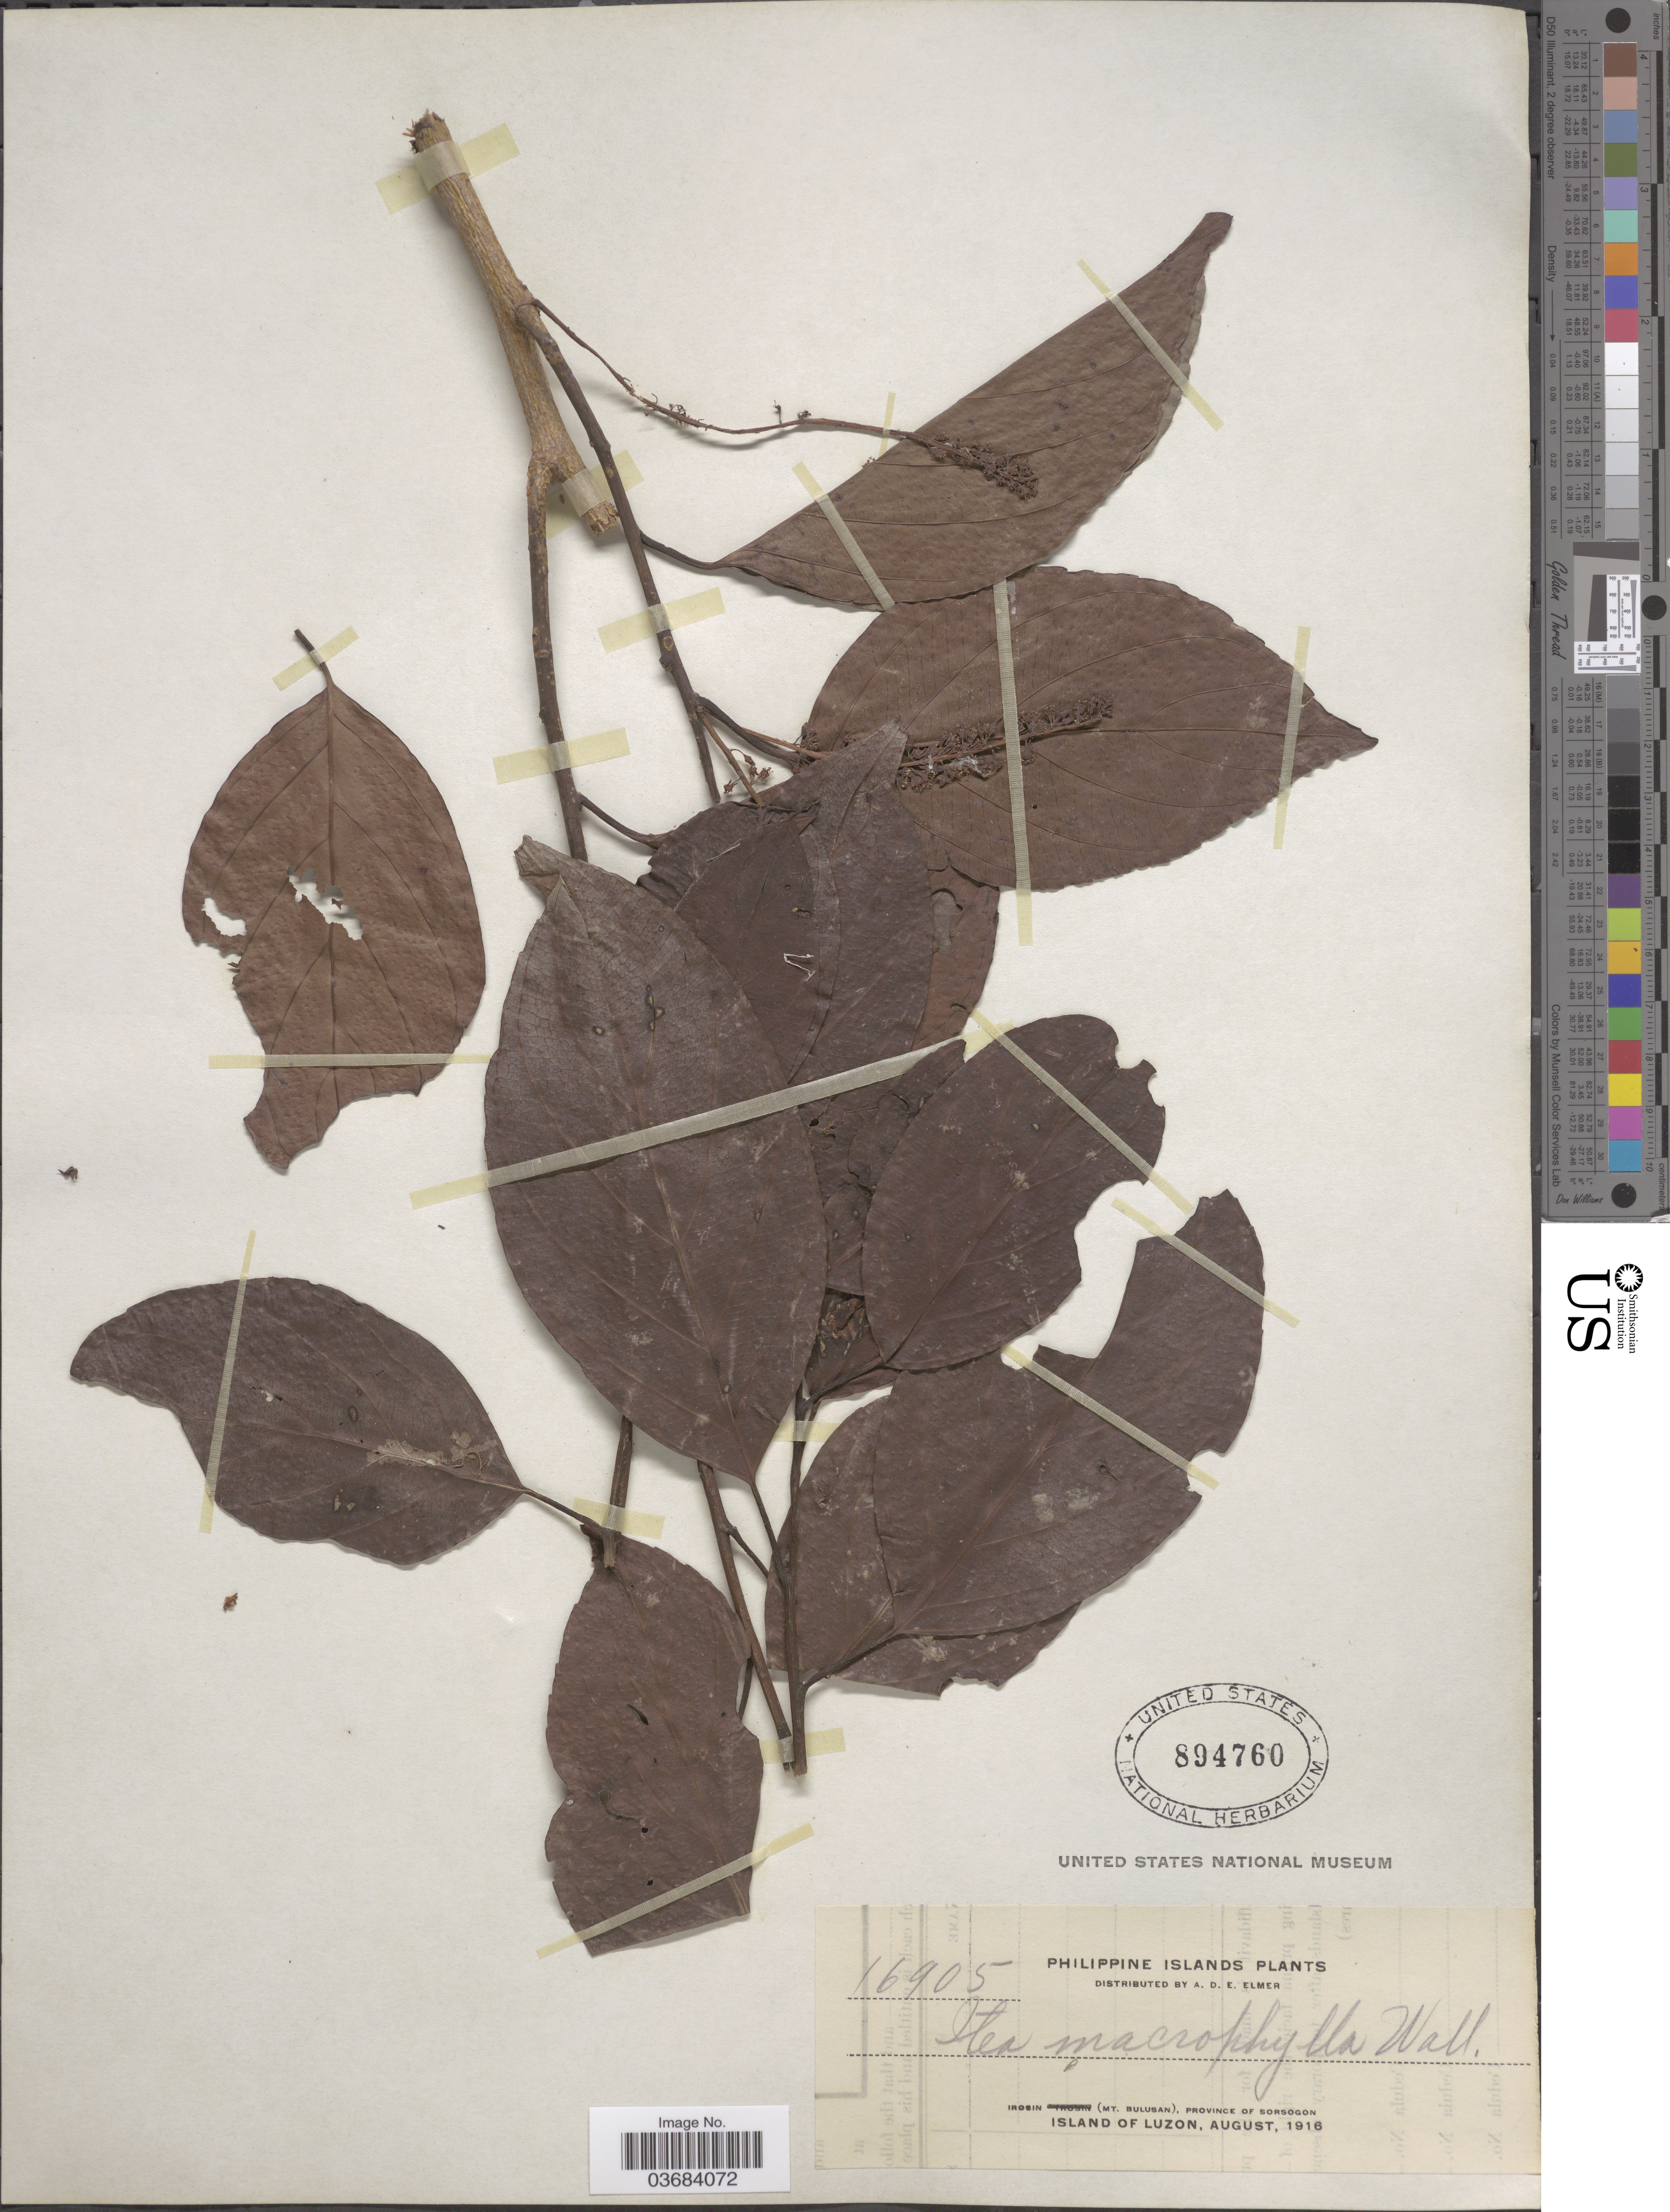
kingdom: Plantae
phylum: Tracheophyta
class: Magnoliopsida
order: Saxifragales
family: Iteaceae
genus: Itea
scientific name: Itea macrophylla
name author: Wall.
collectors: A. D. E. Elmer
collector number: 16905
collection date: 1916-08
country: Philippines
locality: Irosin (Mt. Bulusan), province of Sorsogon. Island of Luzon.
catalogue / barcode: US 894760